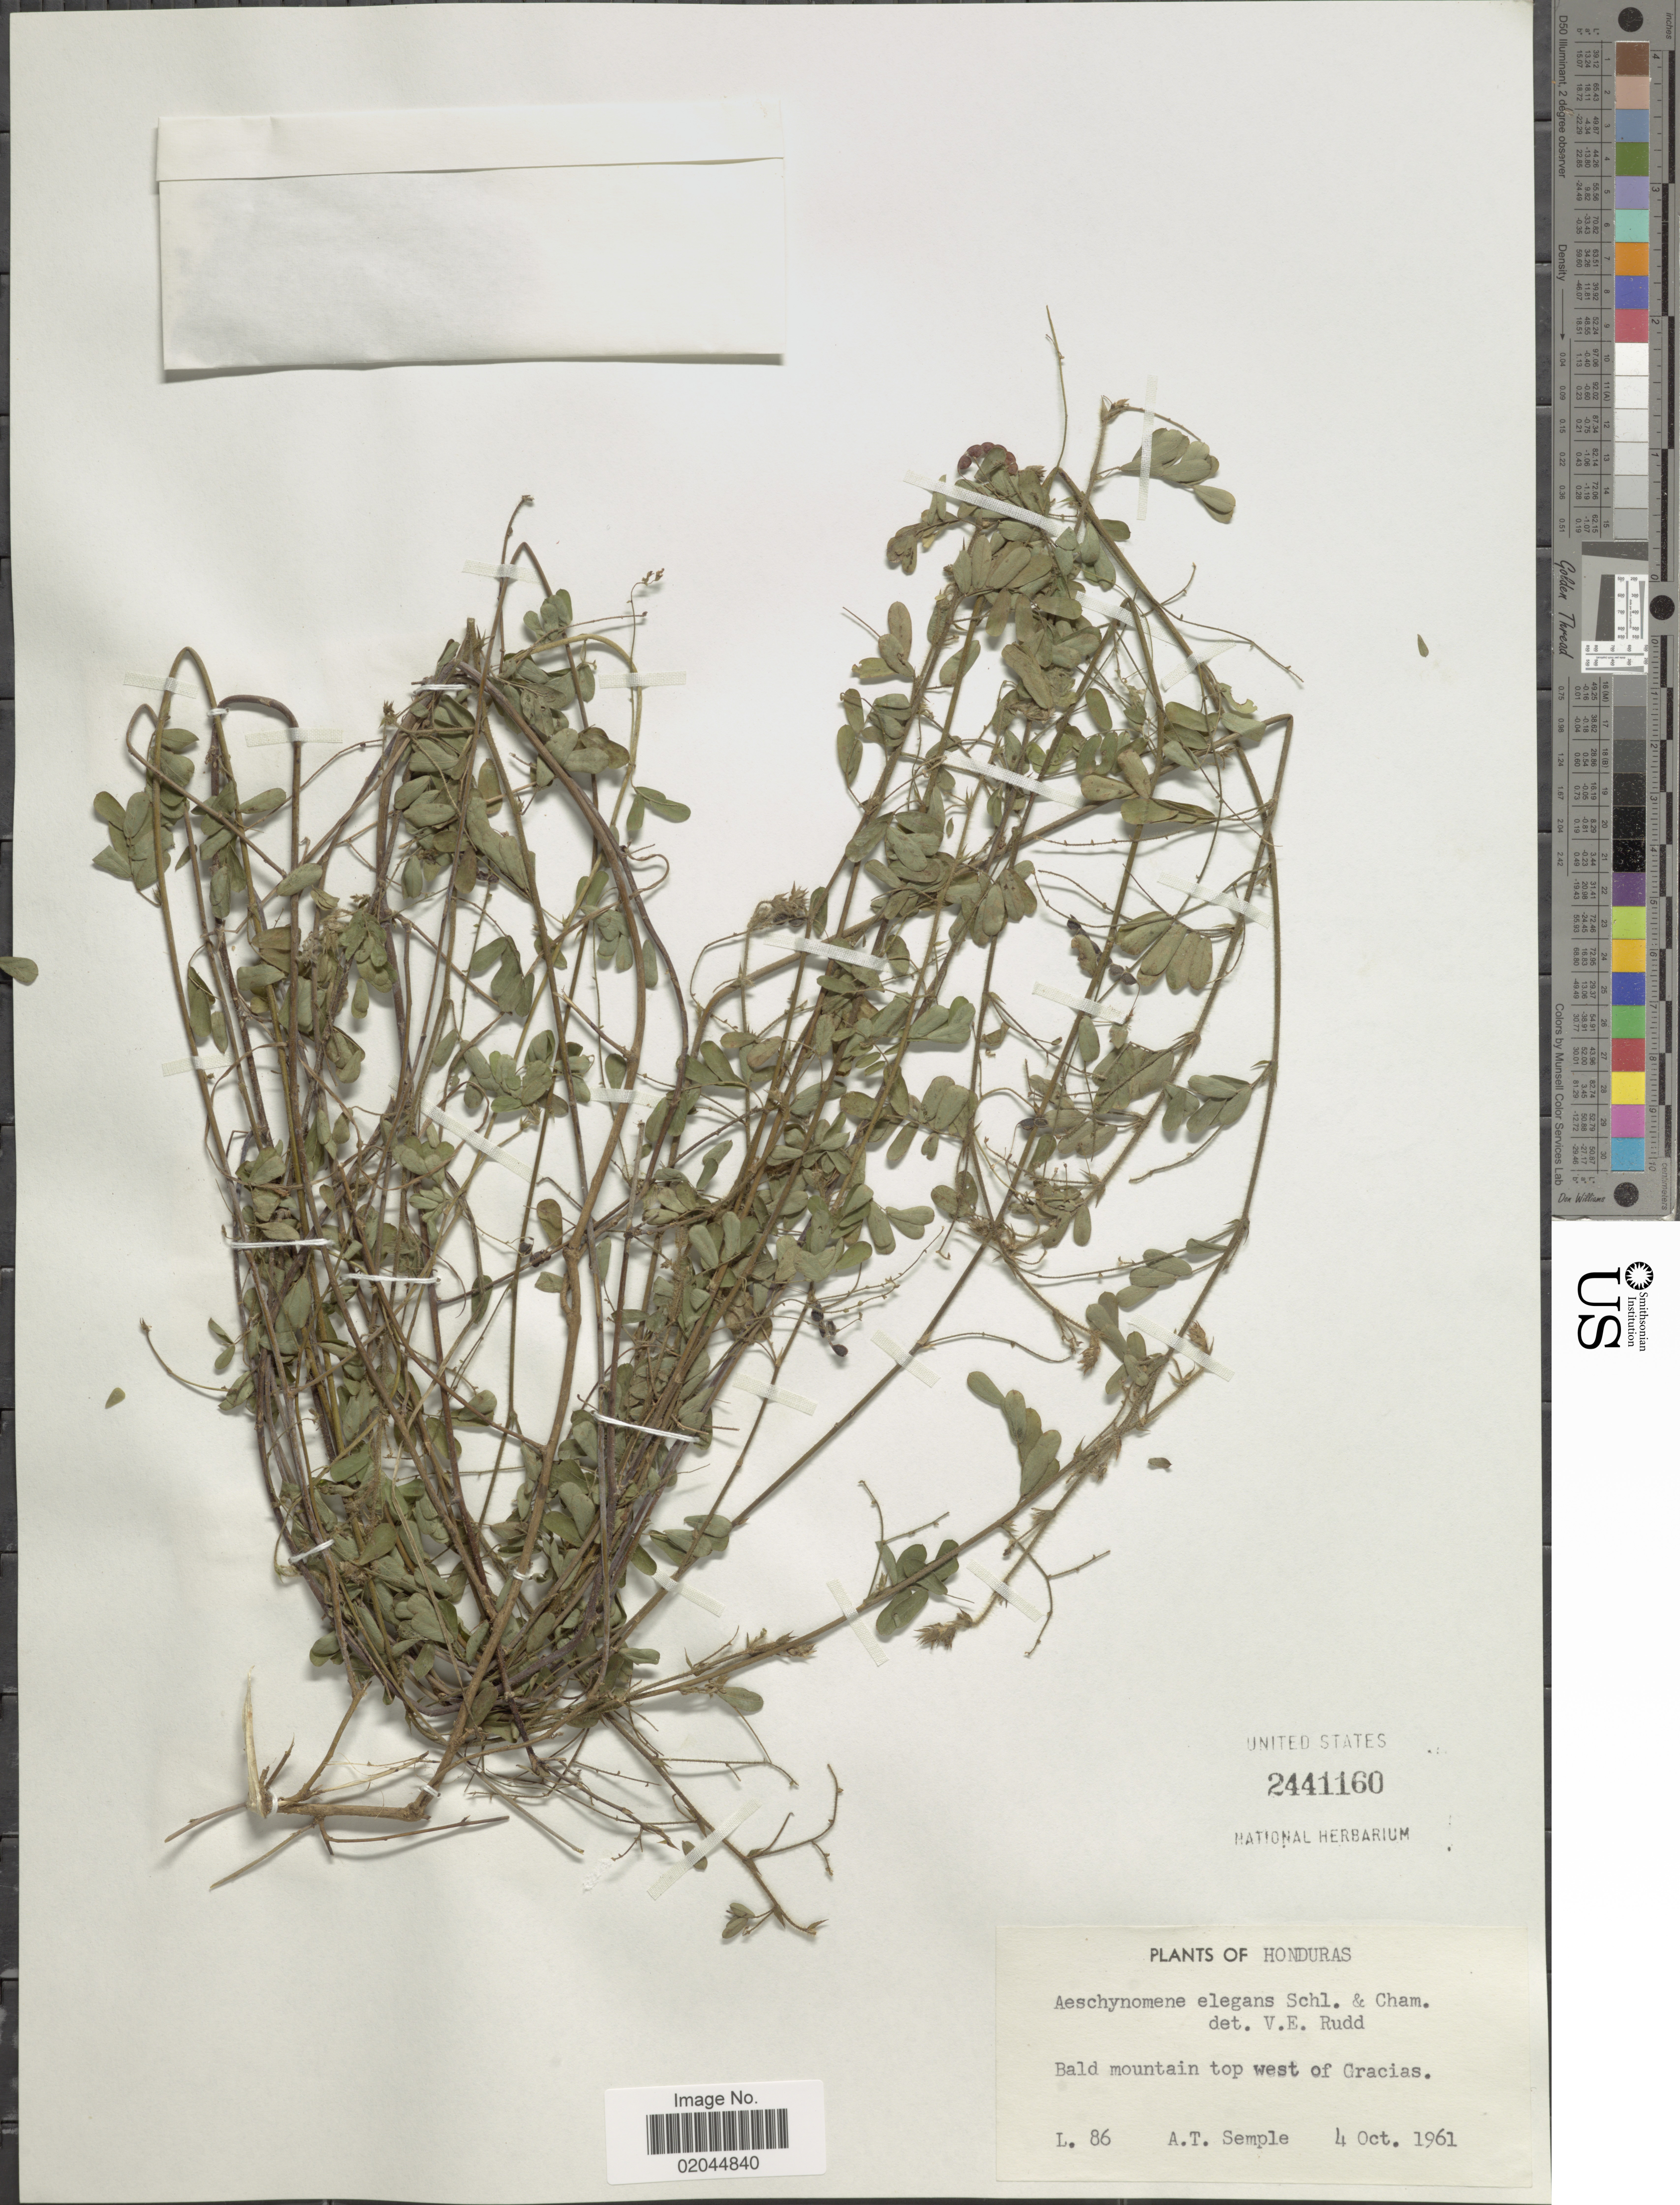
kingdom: Plantae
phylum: Tracheophyta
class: Magnoliopsida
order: Fabales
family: Fabaceae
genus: Aeschynomene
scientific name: Aeschynomene elegans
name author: Cham. ex Schltdl.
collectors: A. Semple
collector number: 86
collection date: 1961-10-04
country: Honduras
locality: Bald Mountains top west of Gracias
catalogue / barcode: US 2441160